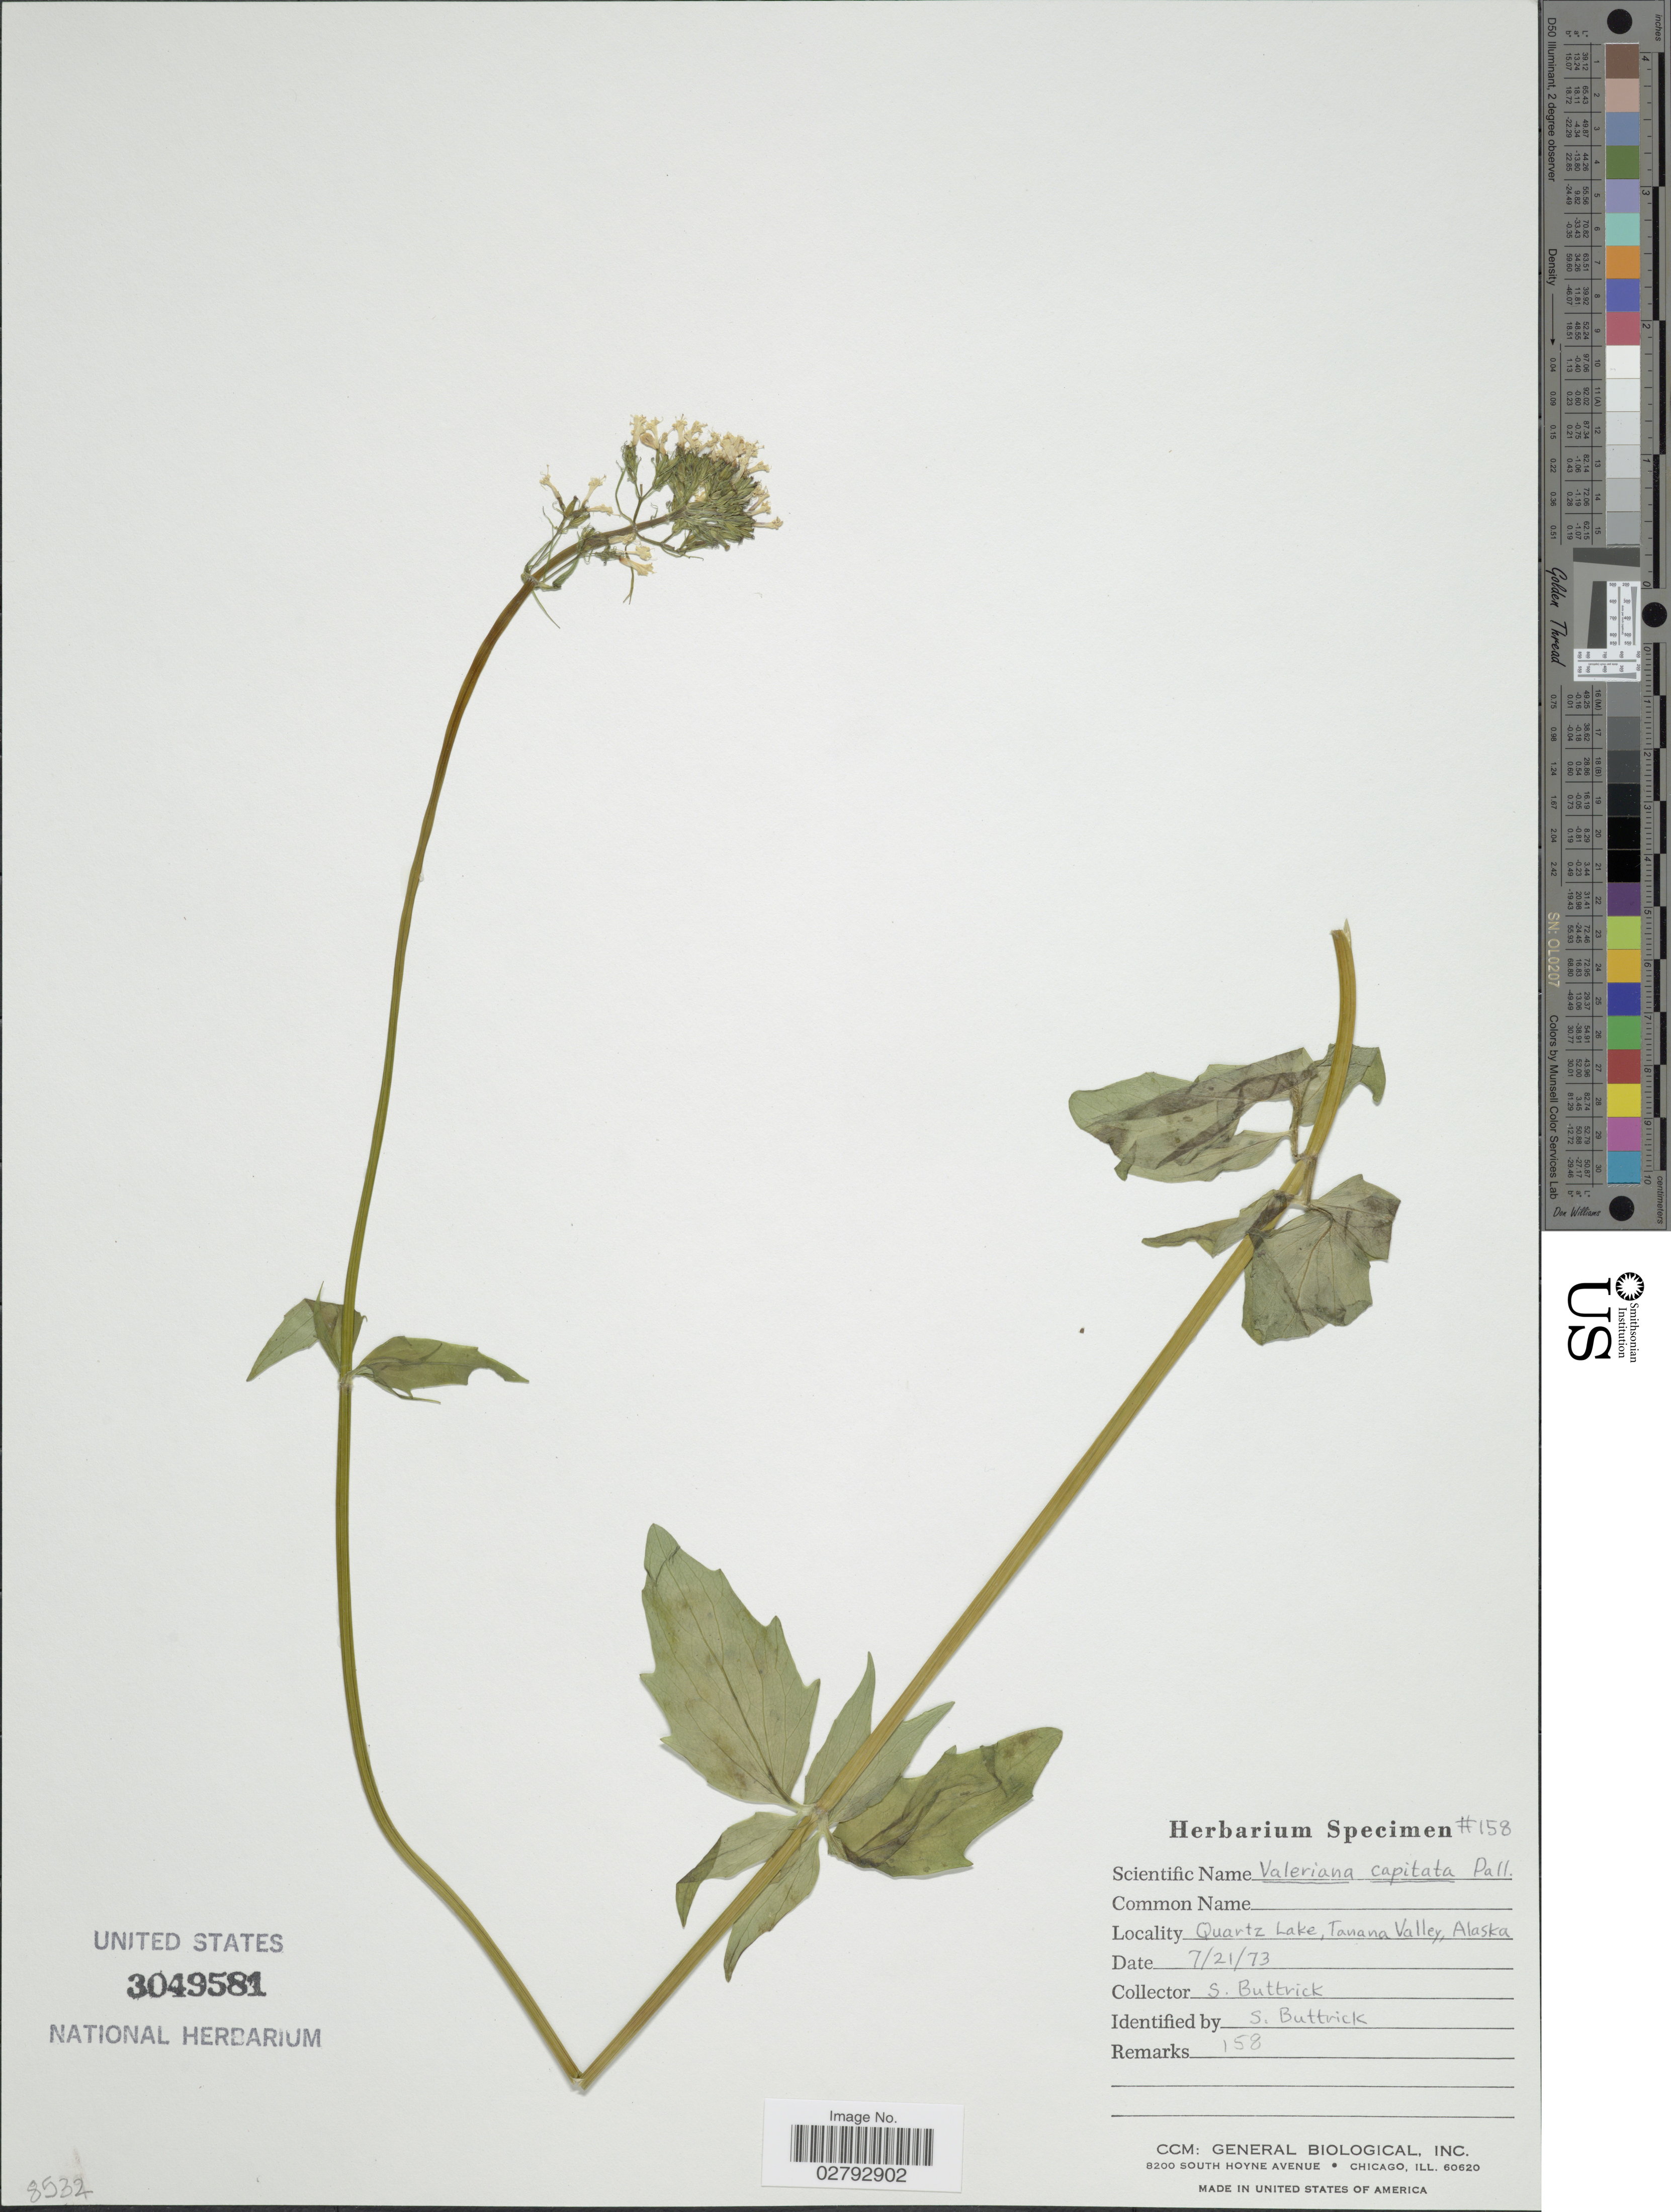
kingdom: Plantae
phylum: Tracheophyta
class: Magnoliopsida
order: Dipsacales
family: Caprifoliaceae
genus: Valeriana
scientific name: Valeriana capitata subsp. capitata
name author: Link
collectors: S. Buttrick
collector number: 158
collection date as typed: Transcribed d/m/y: 21/7/73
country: United States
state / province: Alaska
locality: Quartz Lake, Tanana Valley.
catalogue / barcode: US 3049581